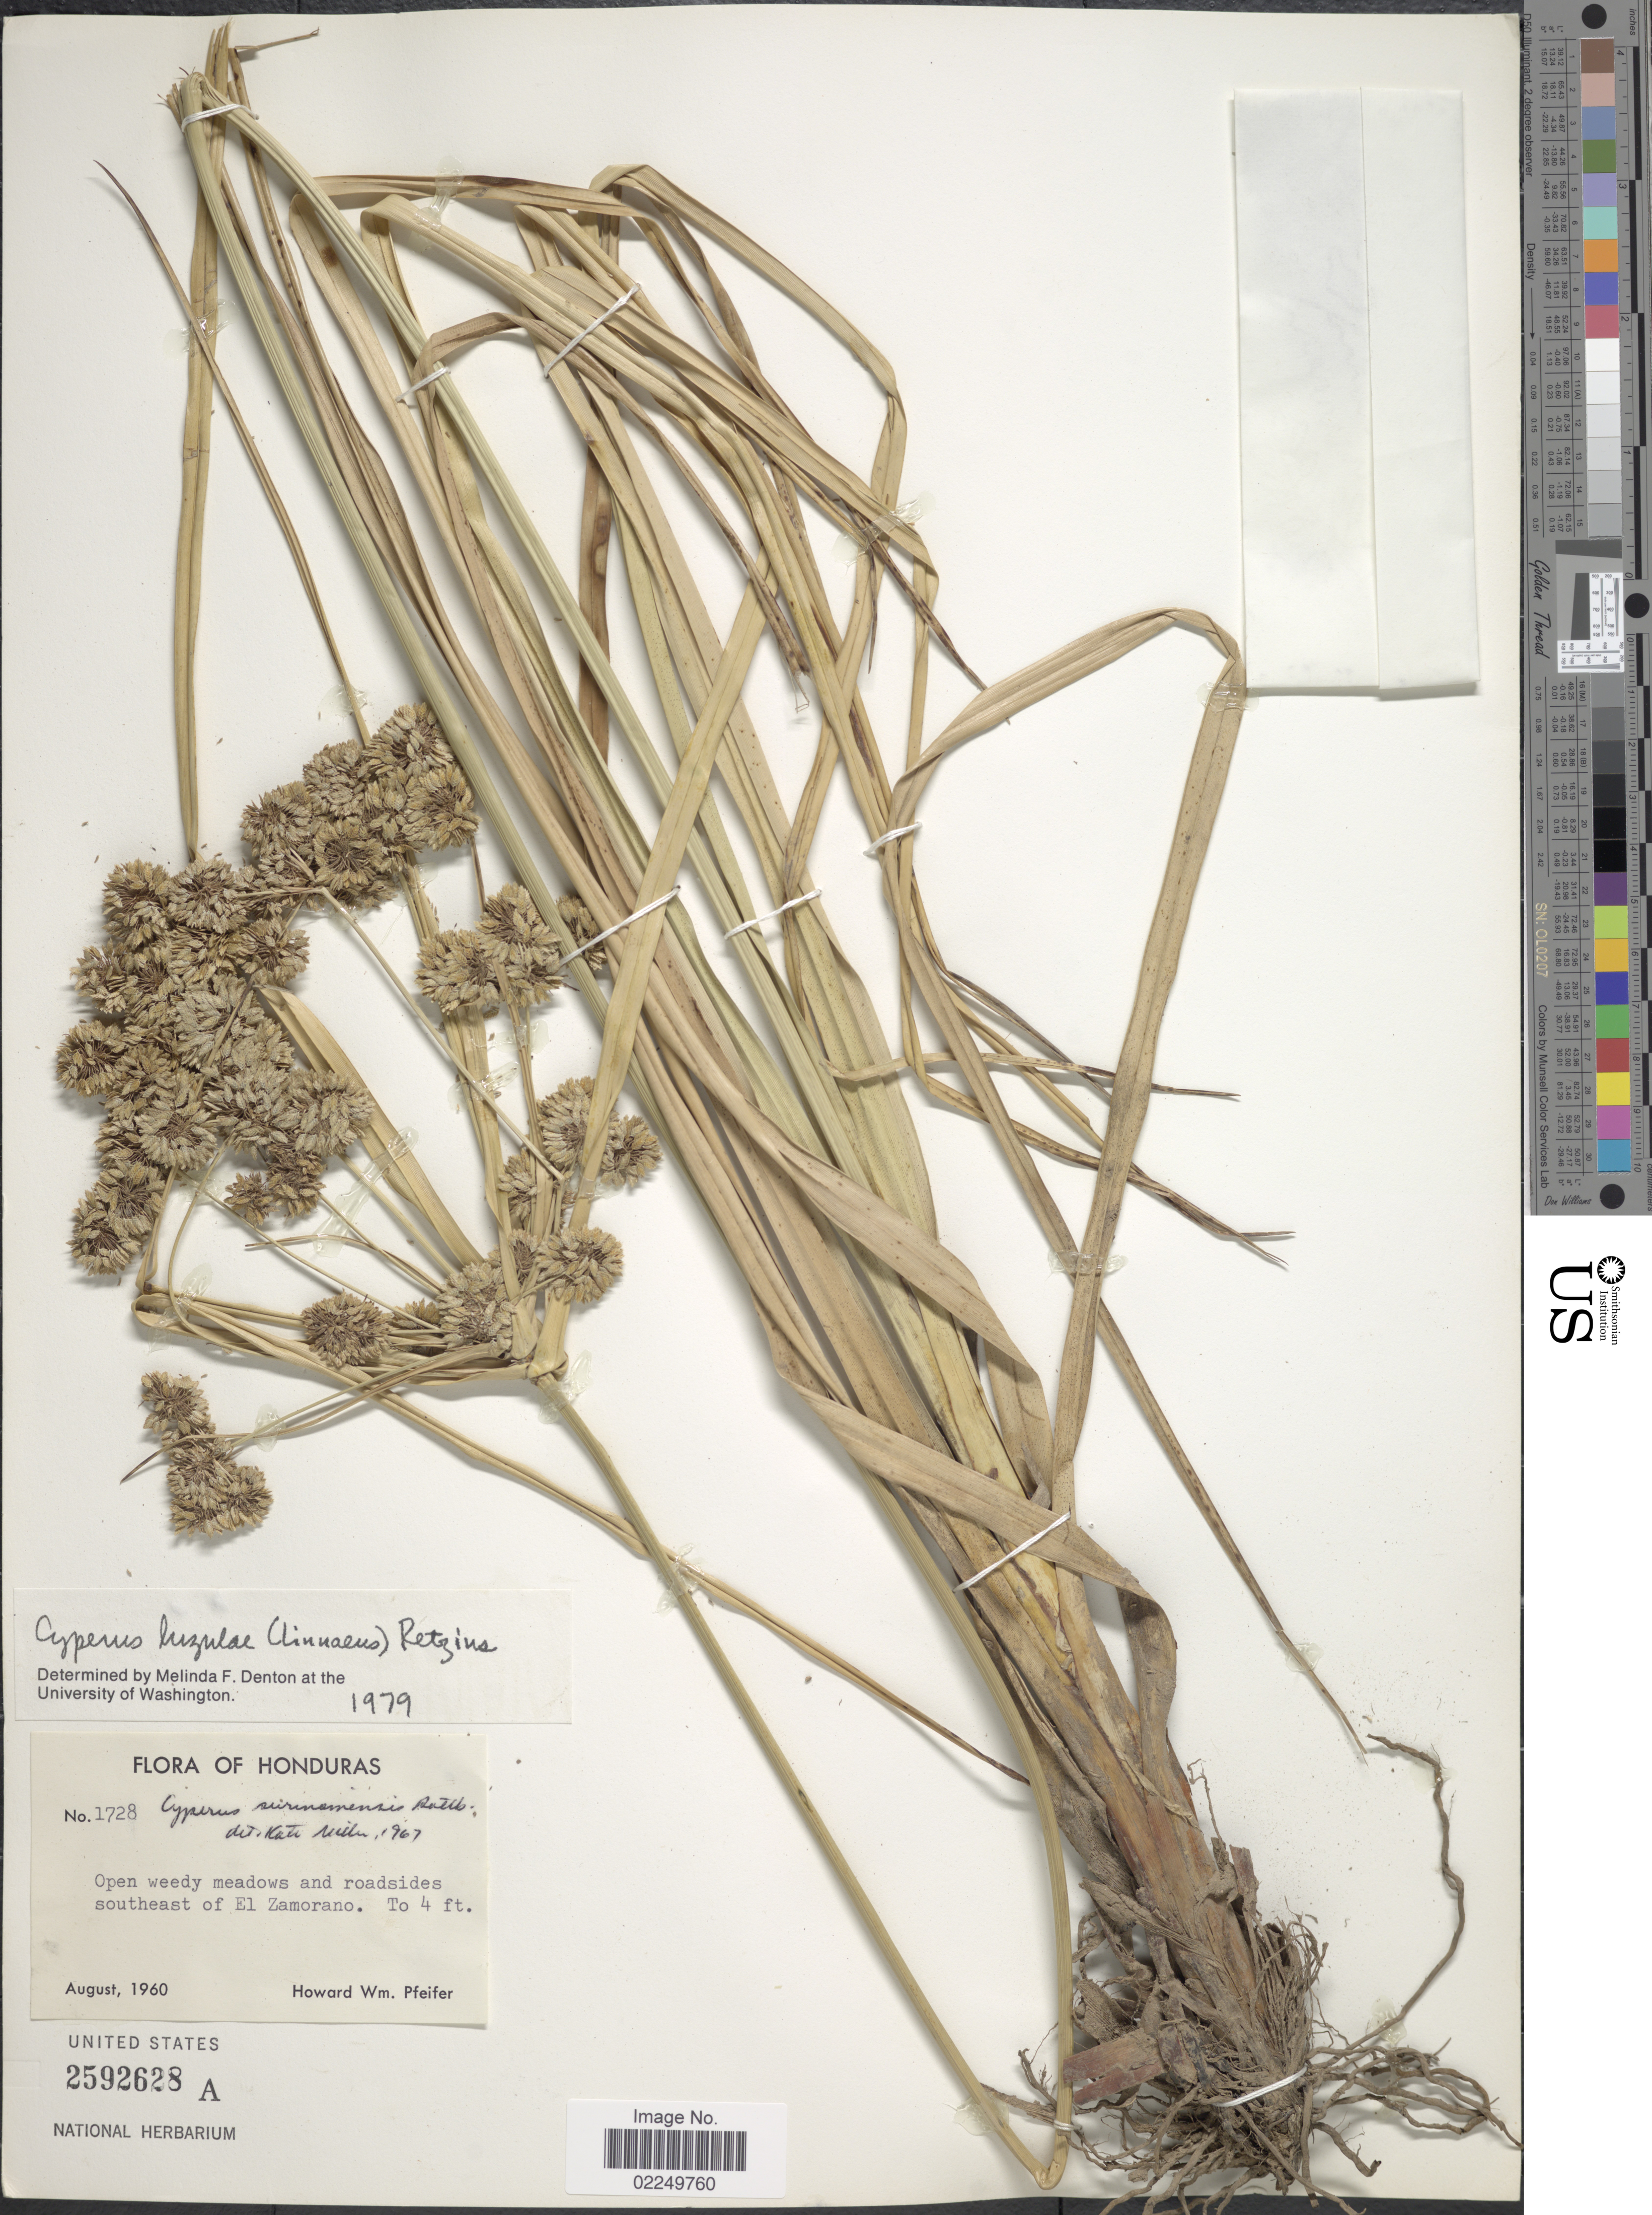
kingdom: Plantae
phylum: Tracheophyta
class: Liliopsida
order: Poales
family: Cyperaceae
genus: Cyperus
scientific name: Cyperus luzulae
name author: (L.) Rottb. ex Retz.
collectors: H. W. Pfeifer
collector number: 1728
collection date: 1960-08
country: Honduras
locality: Open weedy meadows and roadsides southeast of El Zamorano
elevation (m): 1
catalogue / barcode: US 2592628A